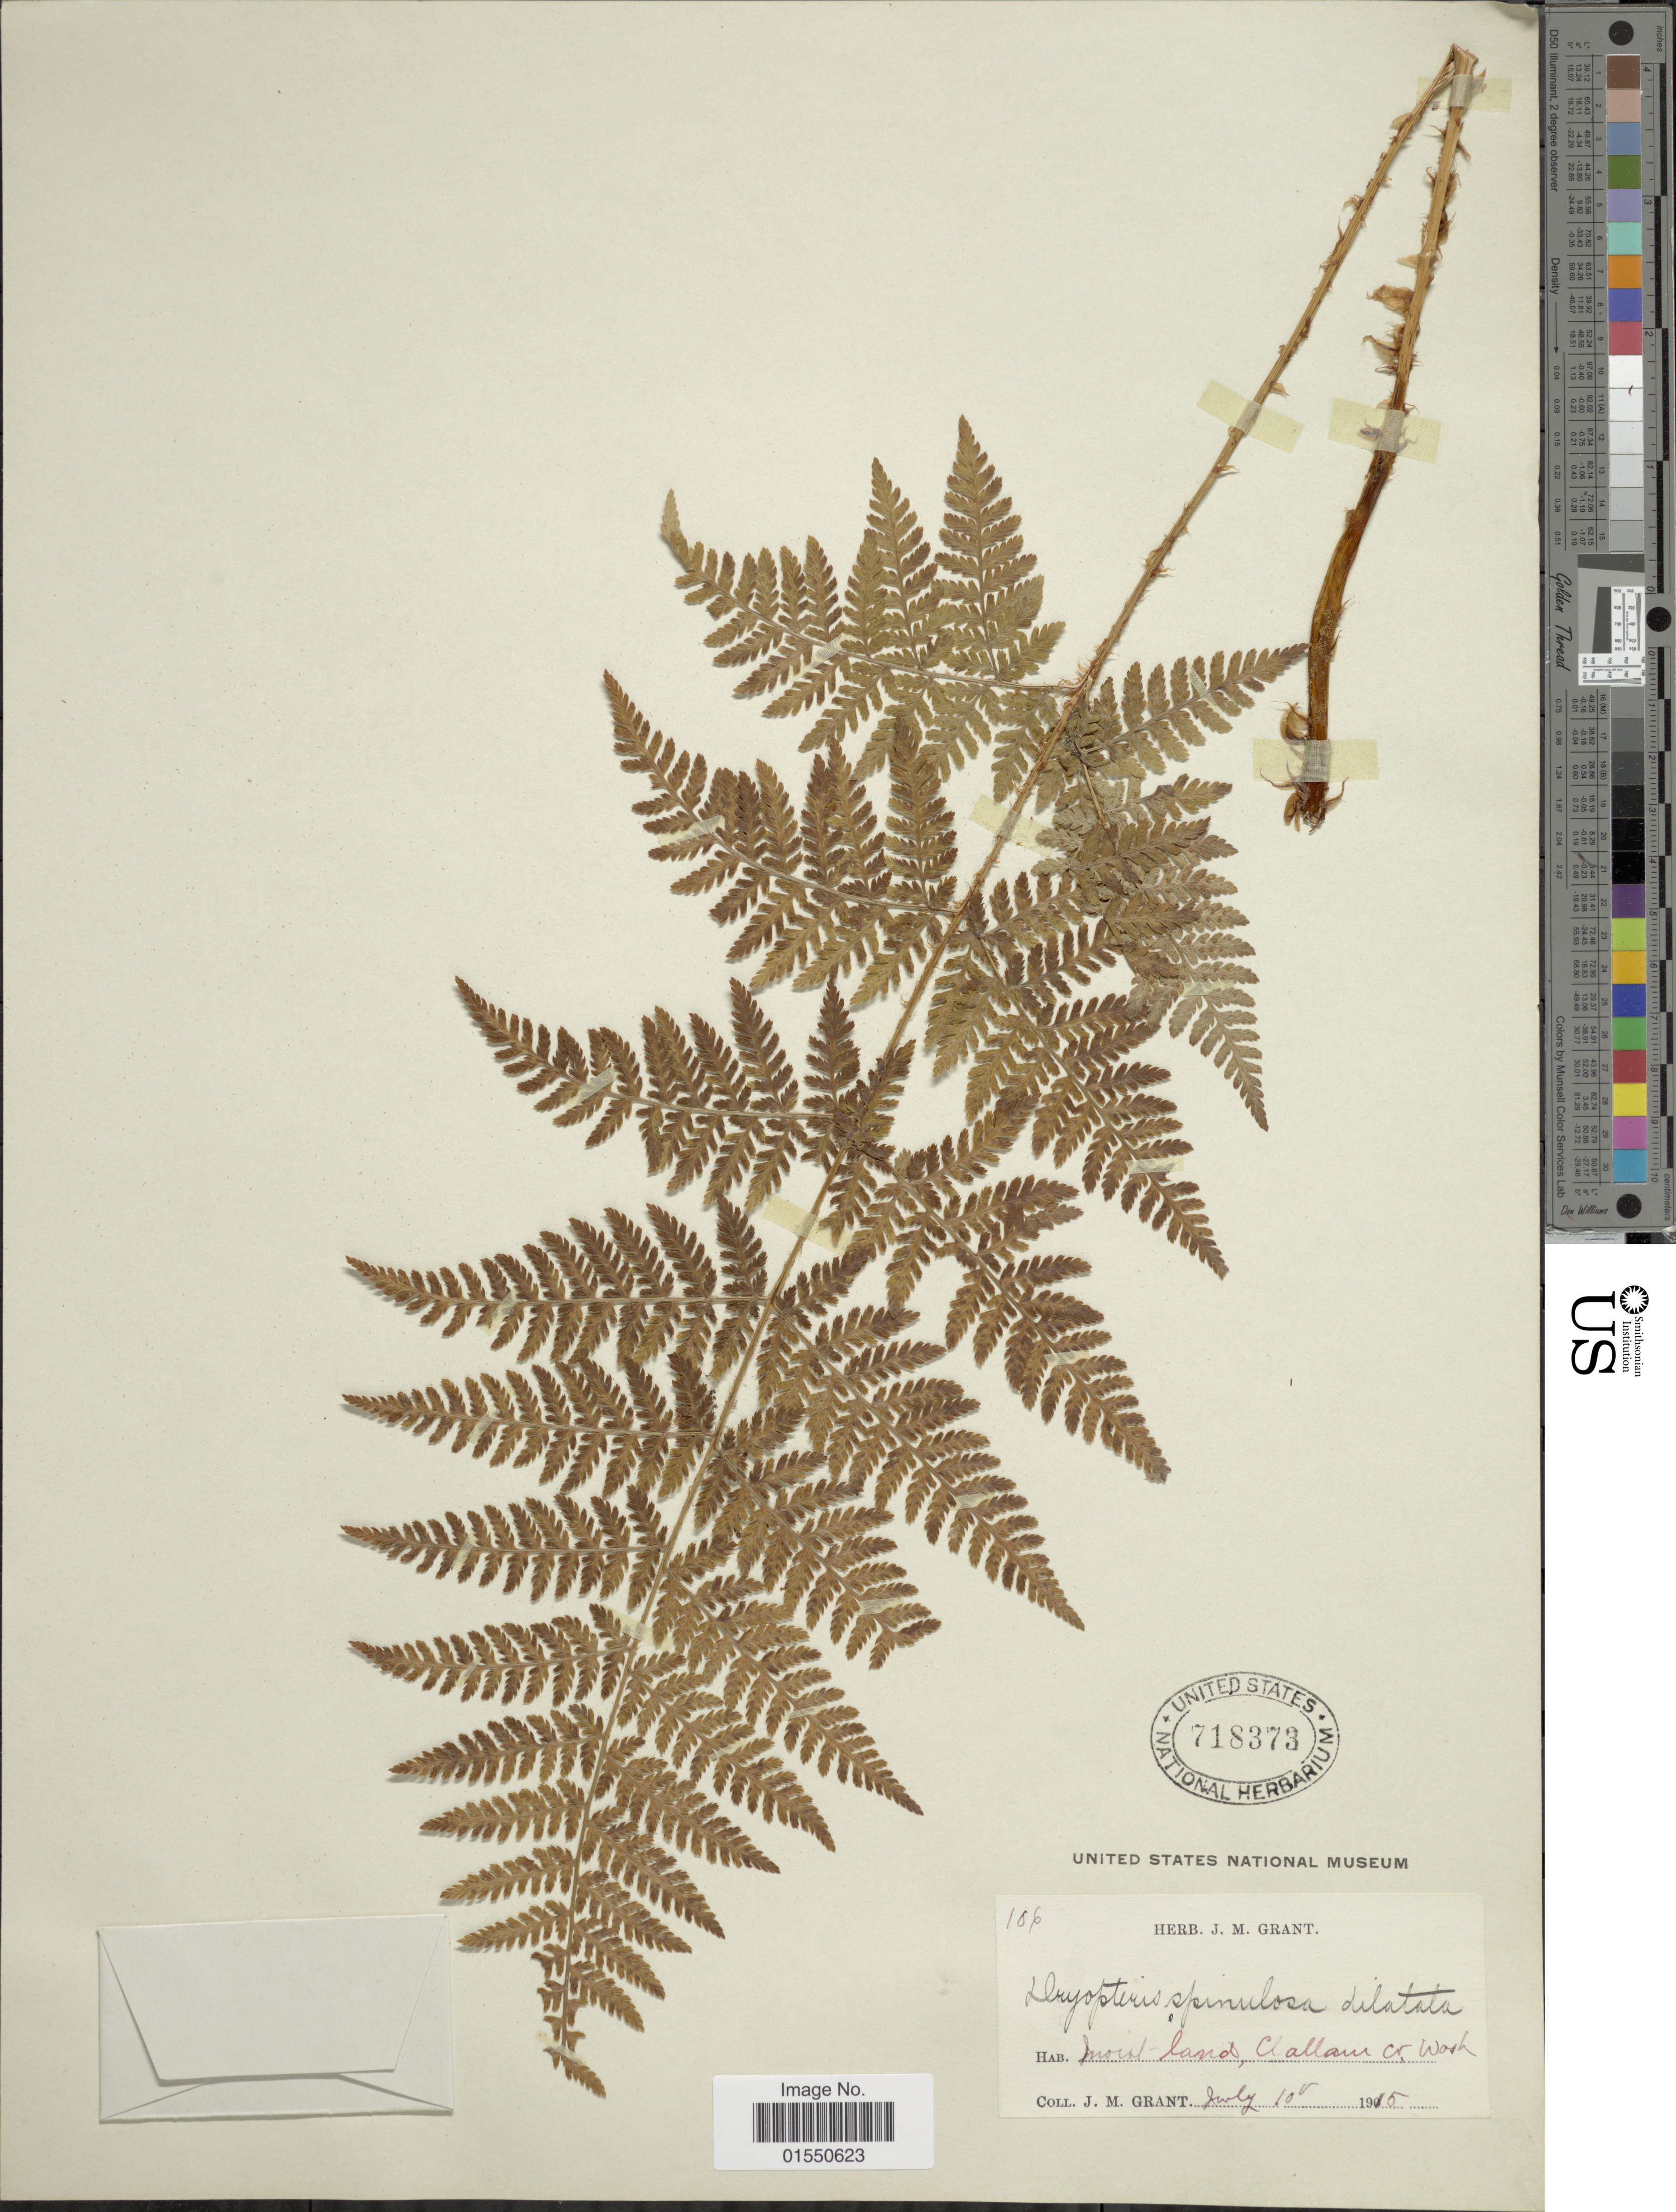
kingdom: Plantae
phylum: Tracheophyta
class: Polypodiopsida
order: Polypodiales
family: Dryopteridaceae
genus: Dryopteris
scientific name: Dryopteris expansa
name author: (C. Presl) Fraser-Jenk. & Jermy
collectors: J. M. Grant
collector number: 106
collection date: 1915-07-10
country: United States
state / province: Washington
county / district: Clallam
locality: Moist - land, Clallau co.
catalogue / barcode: US 718373